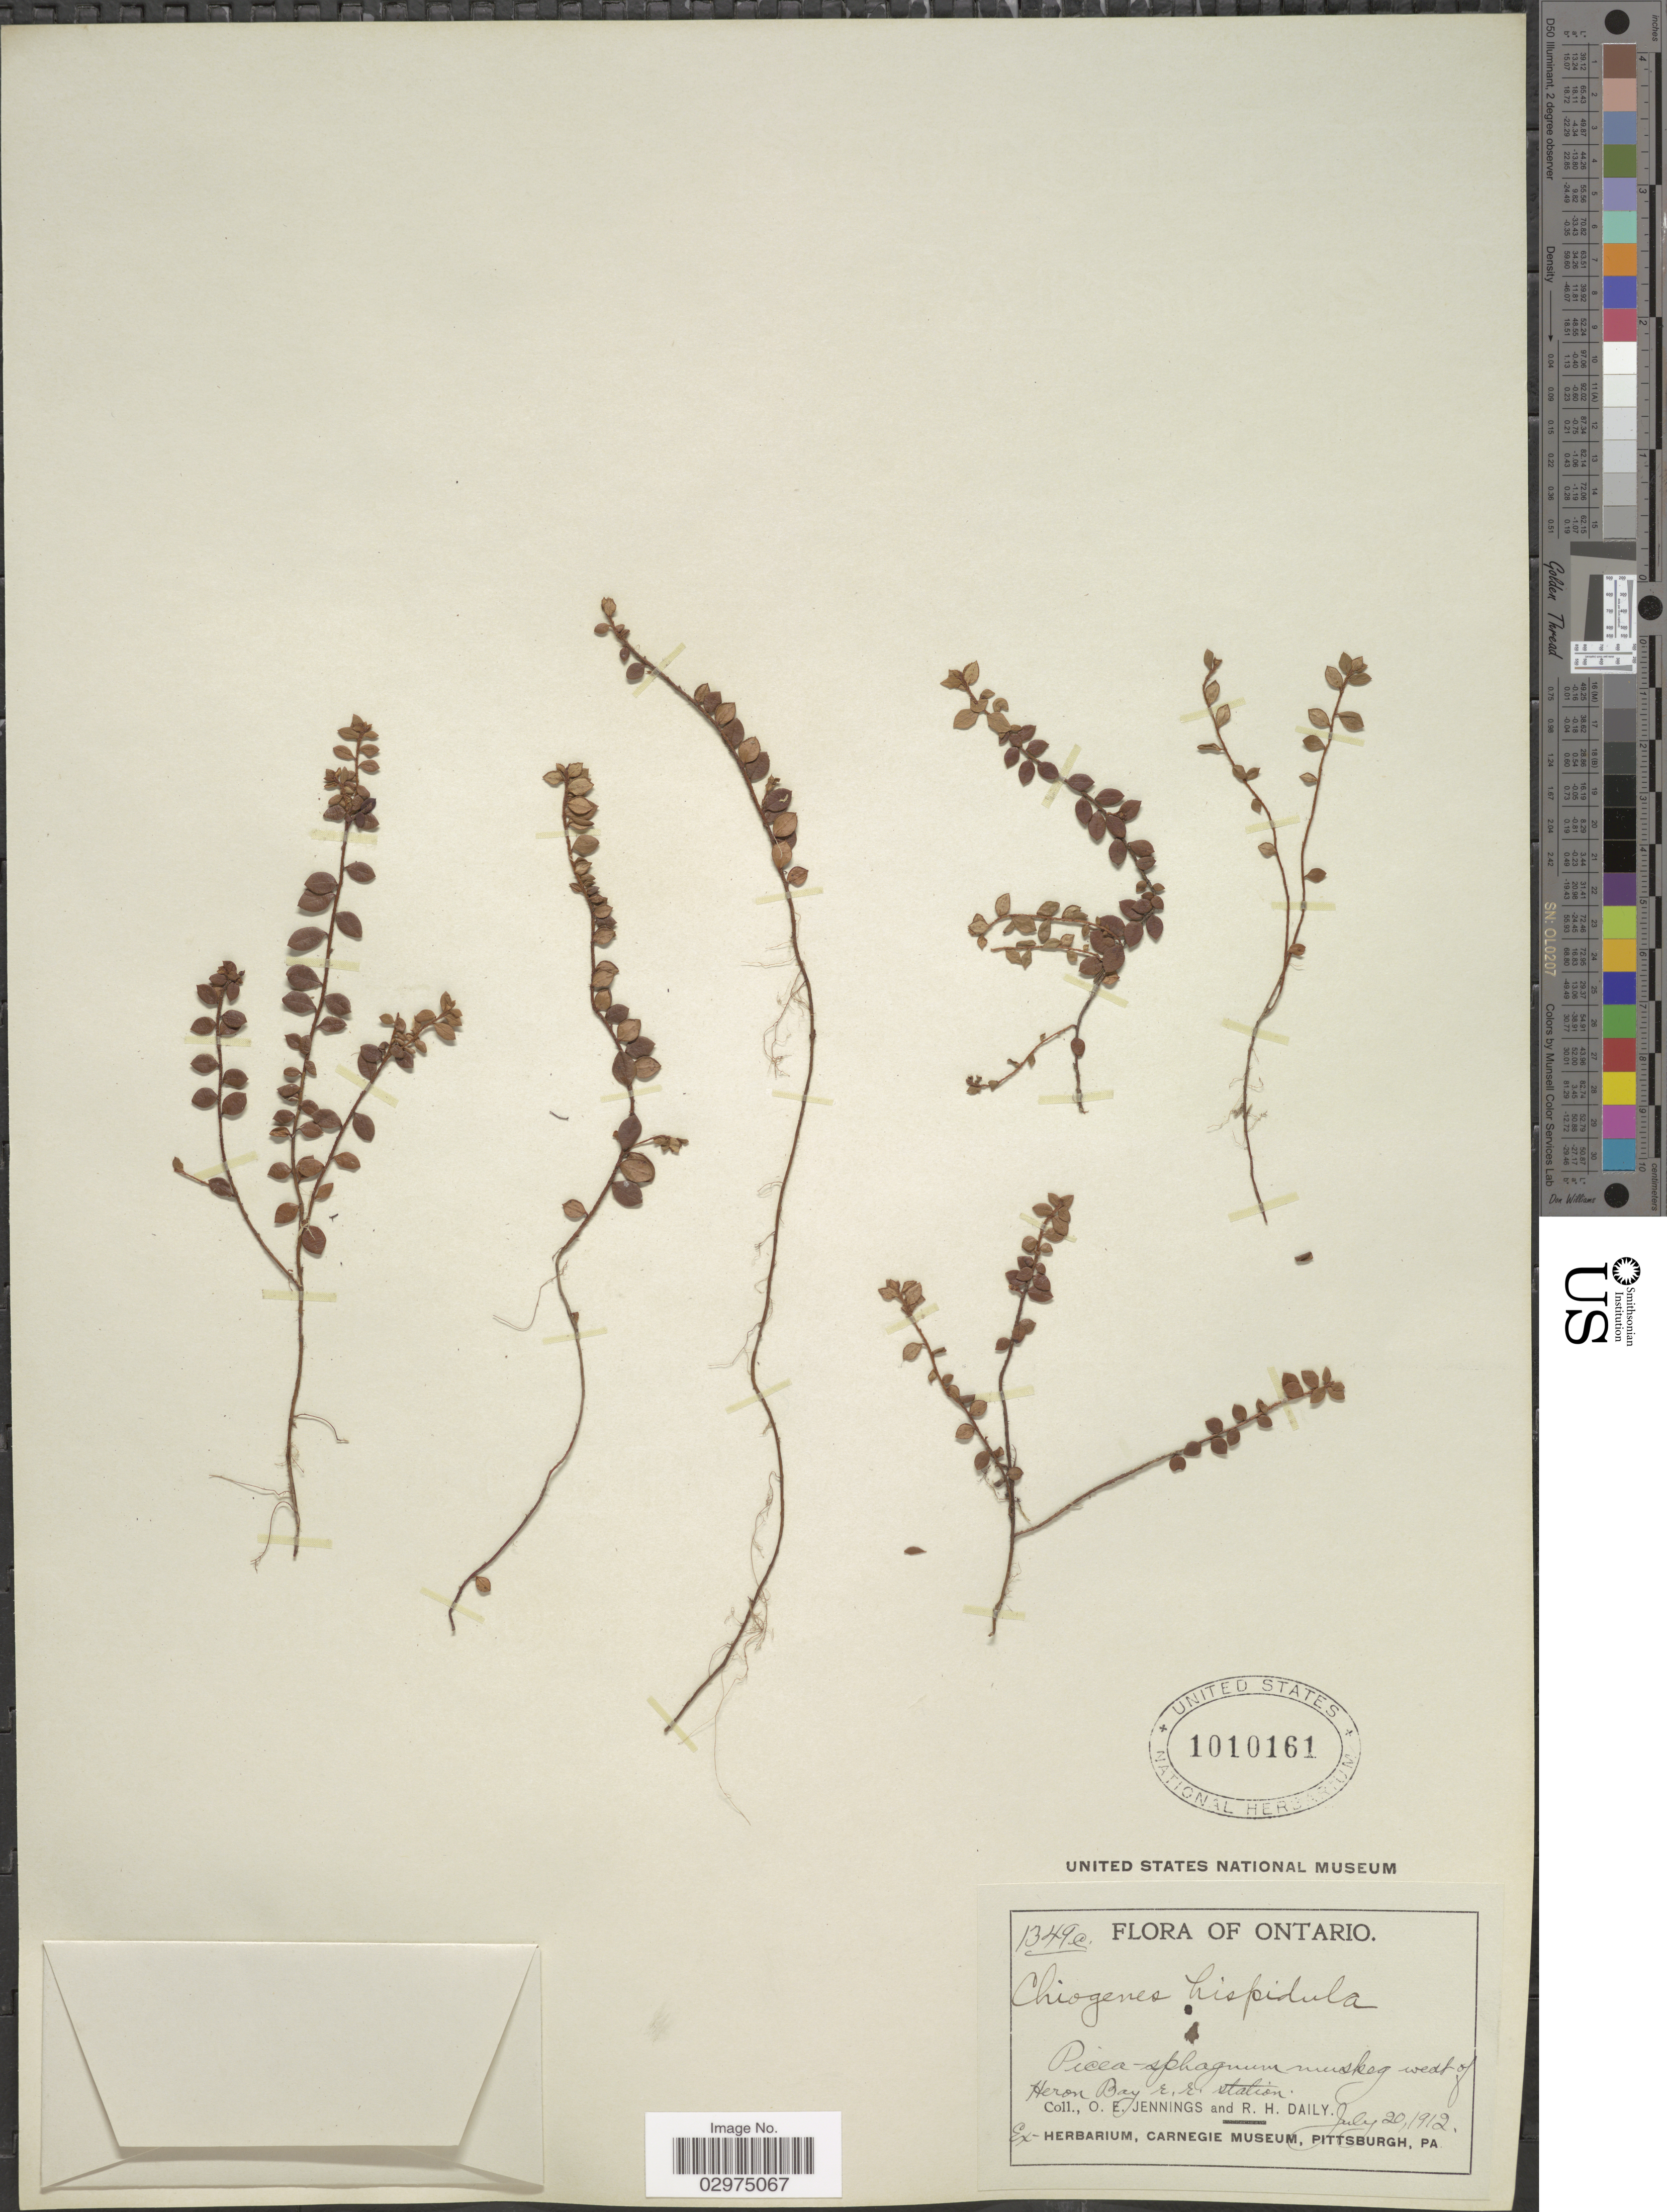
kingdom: Plantae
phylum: Tracheophyta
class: Magnoliopsida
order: Ericales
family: Ericaceae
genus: Gaultheria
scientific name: Gaultheria hispidula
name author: (L.) Muhl. ex Bigelow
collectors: O. E. Jennings & R. Daily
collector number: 1349e*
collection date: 1912-07-20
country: Canada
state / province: Ontario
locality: Picea-sphagnum muskeg west of Heron Bay r.r. station.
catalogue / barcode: US 1010161